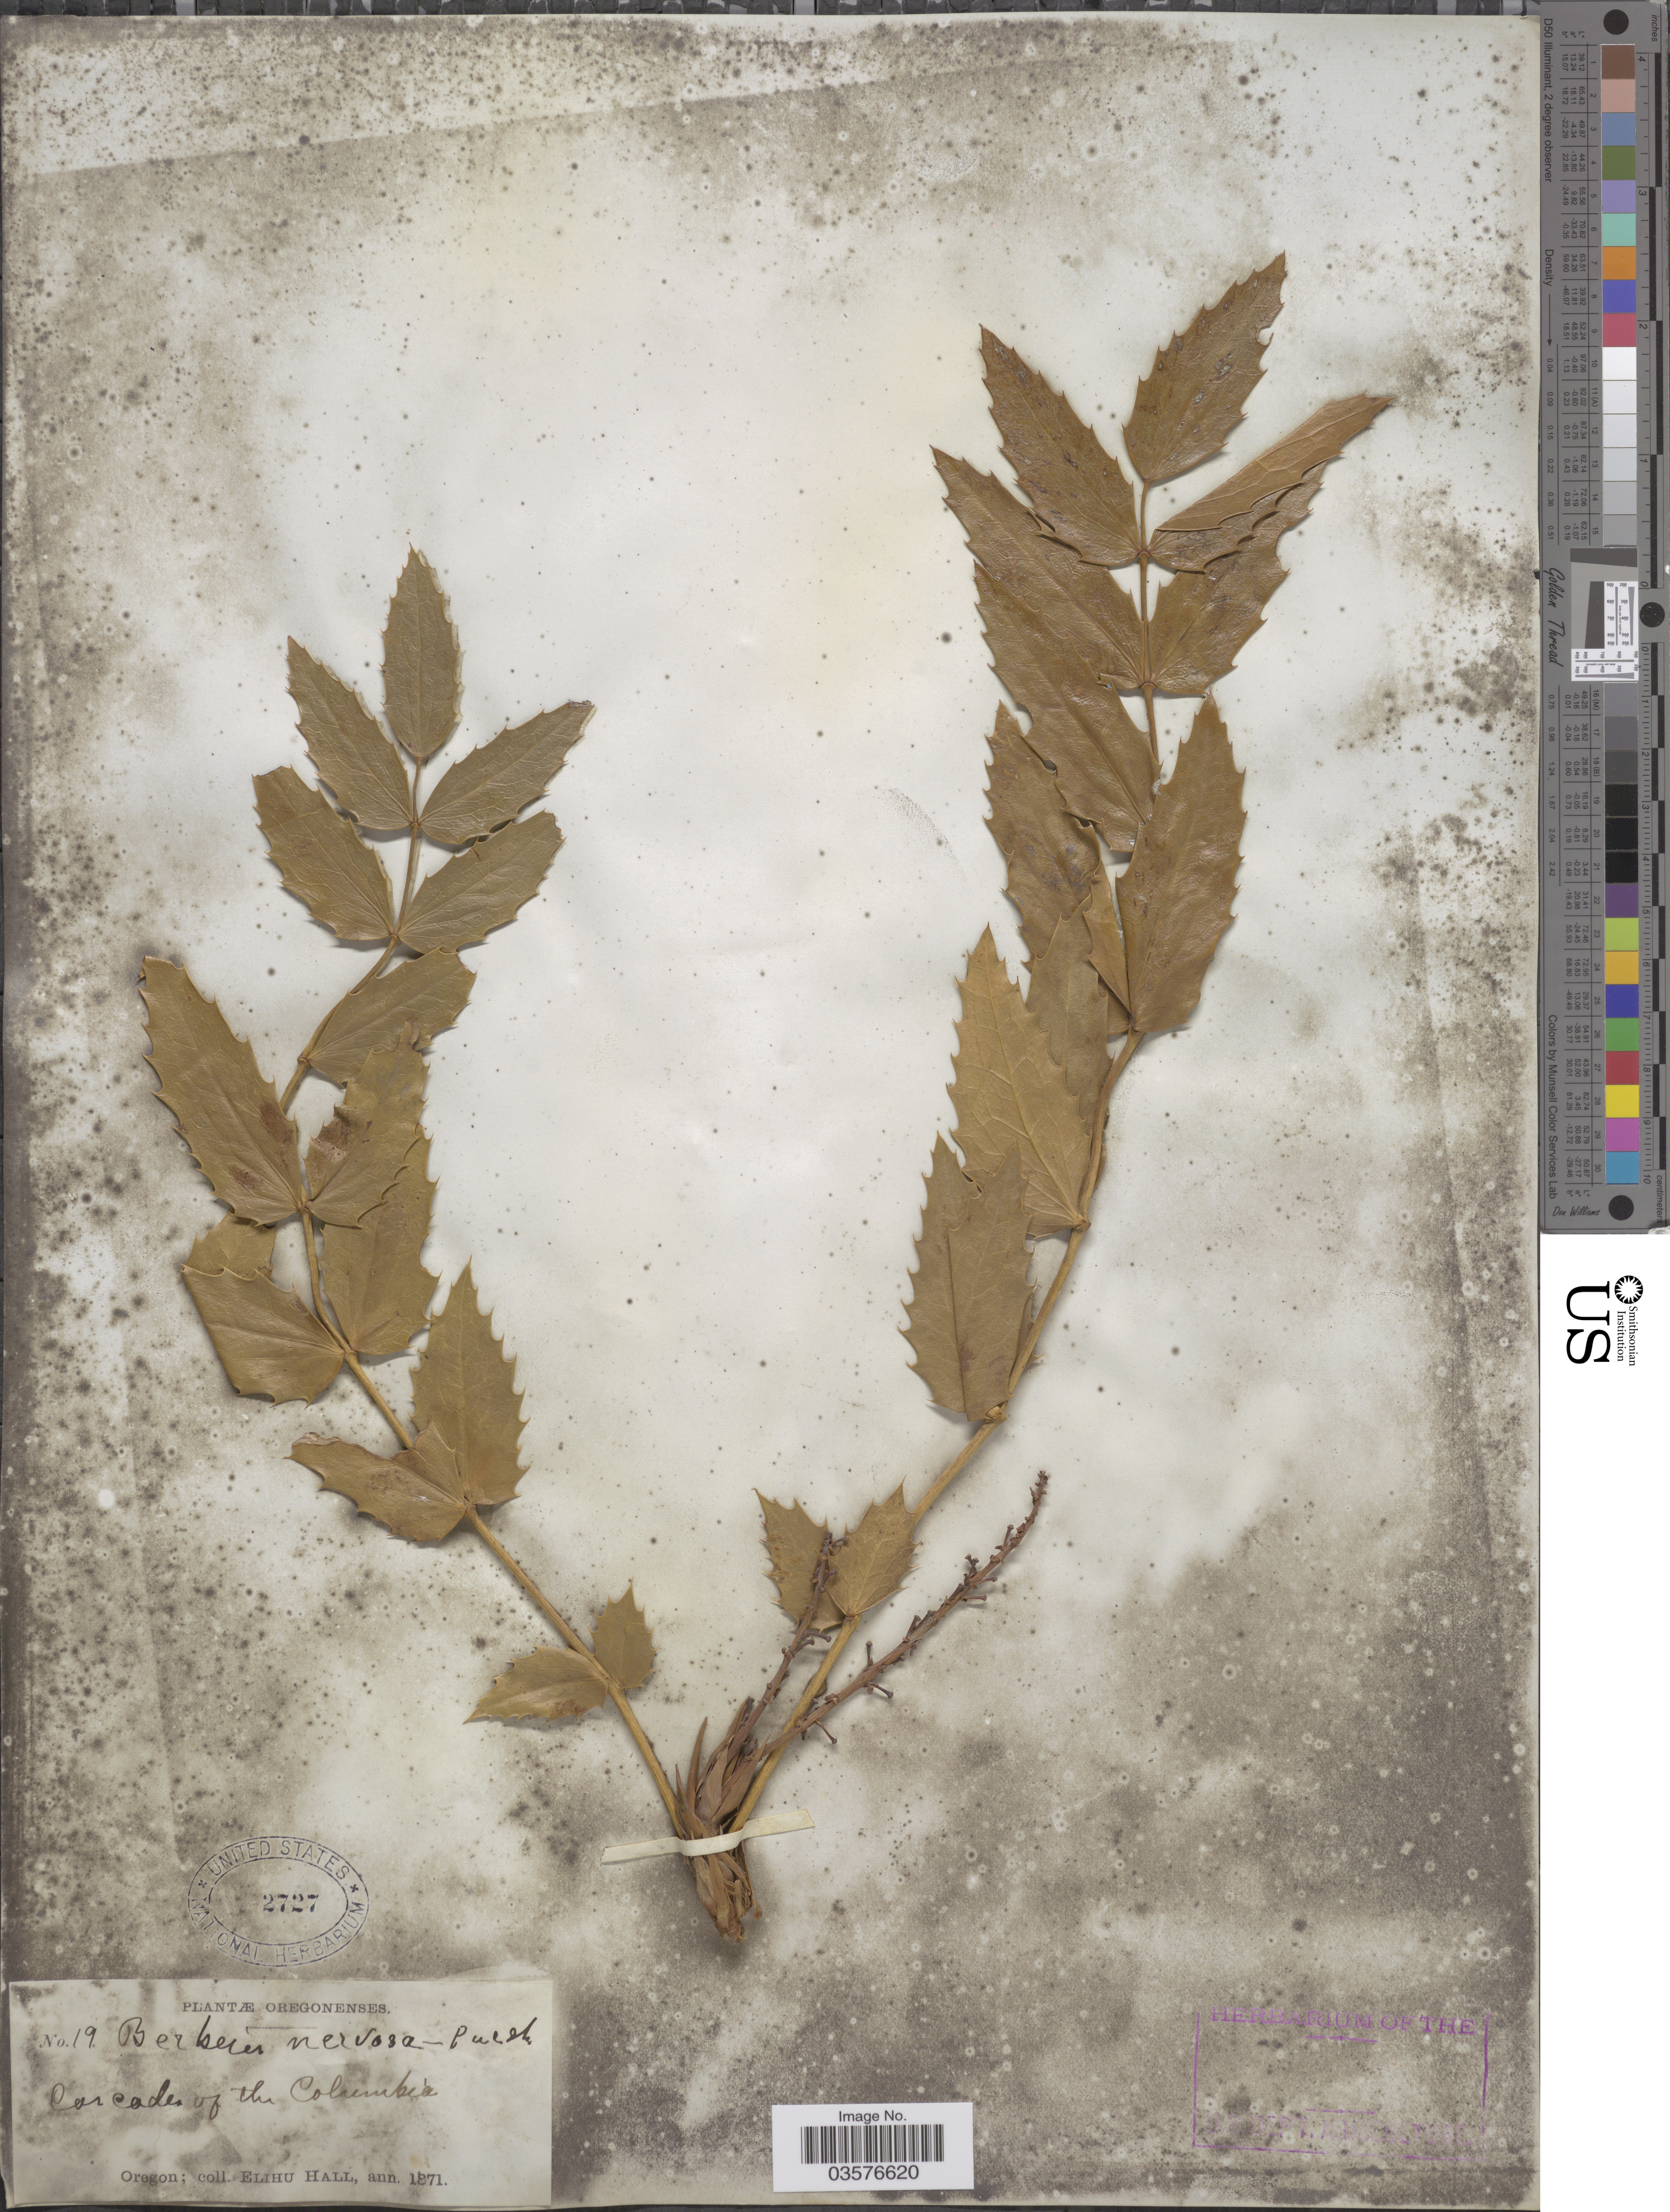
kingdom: Plantae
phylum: Tracheophyta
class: Magnoliopsida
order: Ranunculales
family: Berberidaceae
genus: Mahonia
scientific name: Mahonia nervosa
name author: (Pursh) Nutt.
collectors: E. Hall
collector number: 19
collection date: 1871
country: United States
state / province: Oregon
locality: Cascades of the Columbia.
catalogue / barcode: US 2727